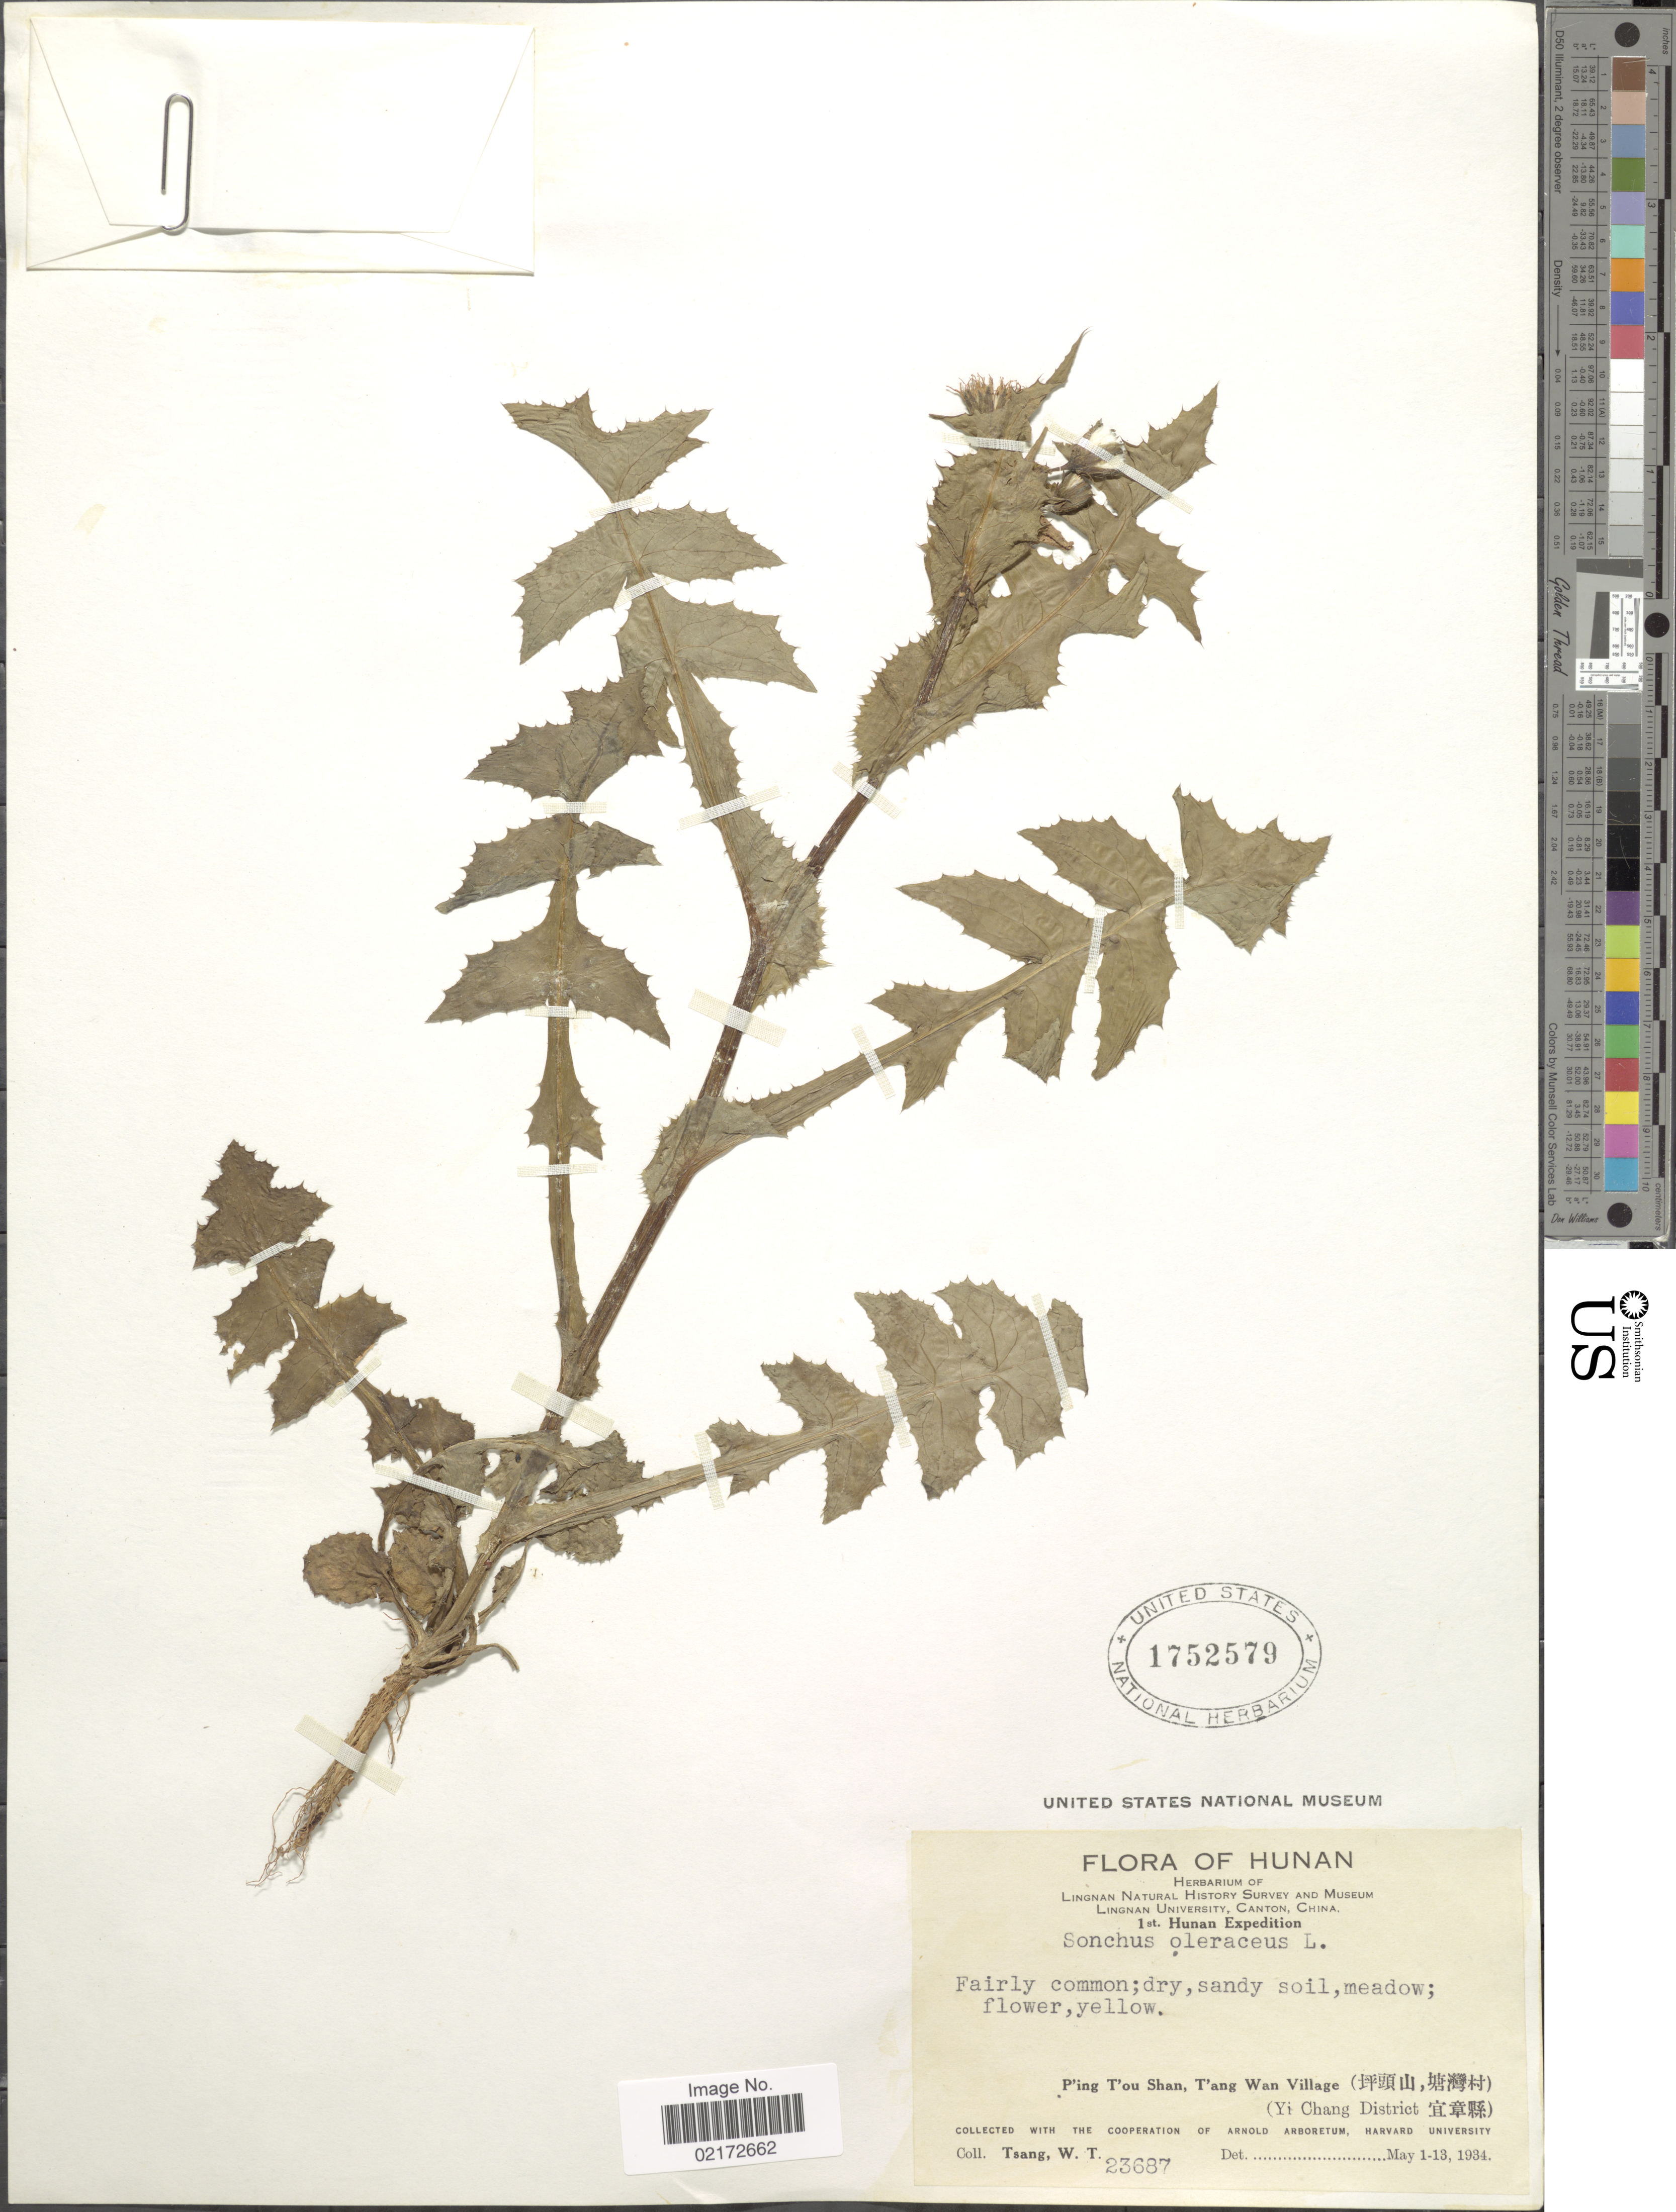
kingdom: Plantae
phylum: Tracheophyta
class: Magnoliopsida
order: Asterales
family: Asteraceae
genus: Sonchus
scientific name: Sonchus oleraceus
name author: L.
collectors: W. T. Tsang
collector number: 23687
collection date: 1934-05-01/1934-05-13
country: China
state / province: Hunan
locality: P'ing T'ou Shan, T'ang Wan Village (X). (Yi Chang District X).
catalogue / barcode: US 1752579